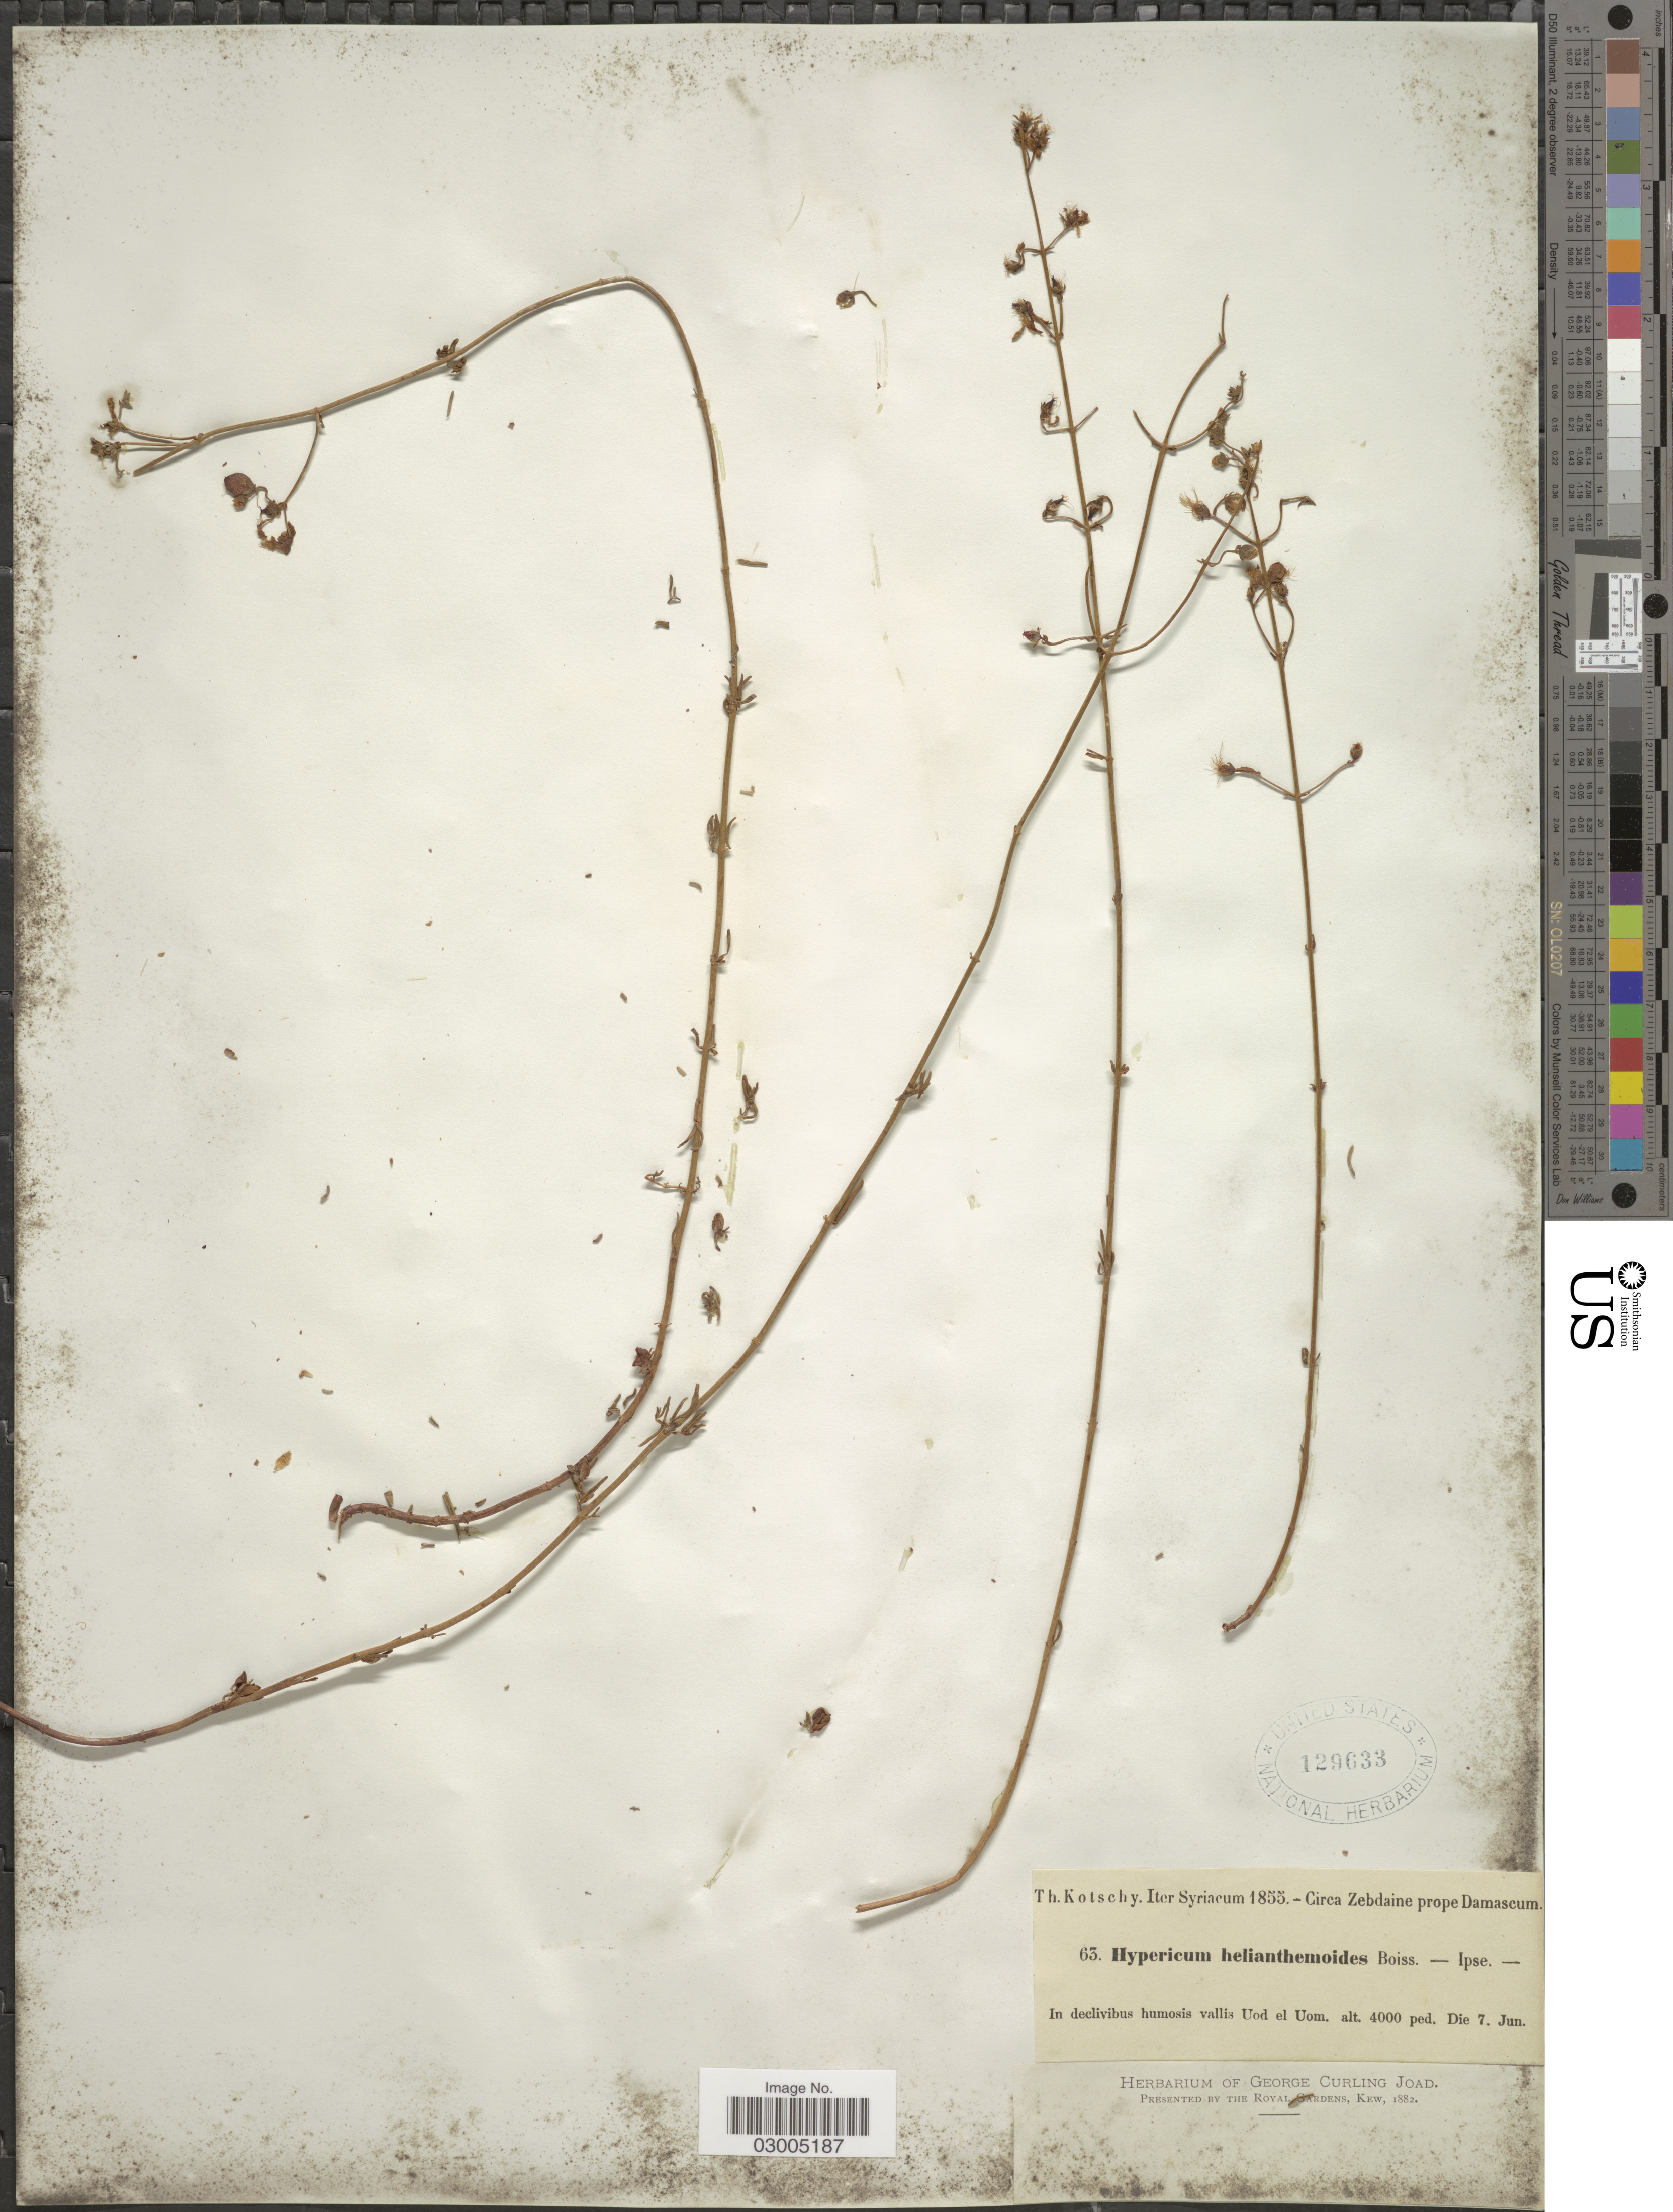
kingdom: Plantae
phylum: Tracheophyta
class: Magnoliopsida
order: Malpighiales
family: Hypericaceae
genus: Hypericum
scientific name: Hypericum helianthemoides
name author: (Spach) Boiss.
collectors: K. G. Kotschy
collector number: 63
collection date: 1855-06-07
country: Syria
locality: Circa Zebdaine prope Damascum. In declivibus humosis vallis Uod el Uom.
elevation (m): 1219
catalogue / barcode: US 129633